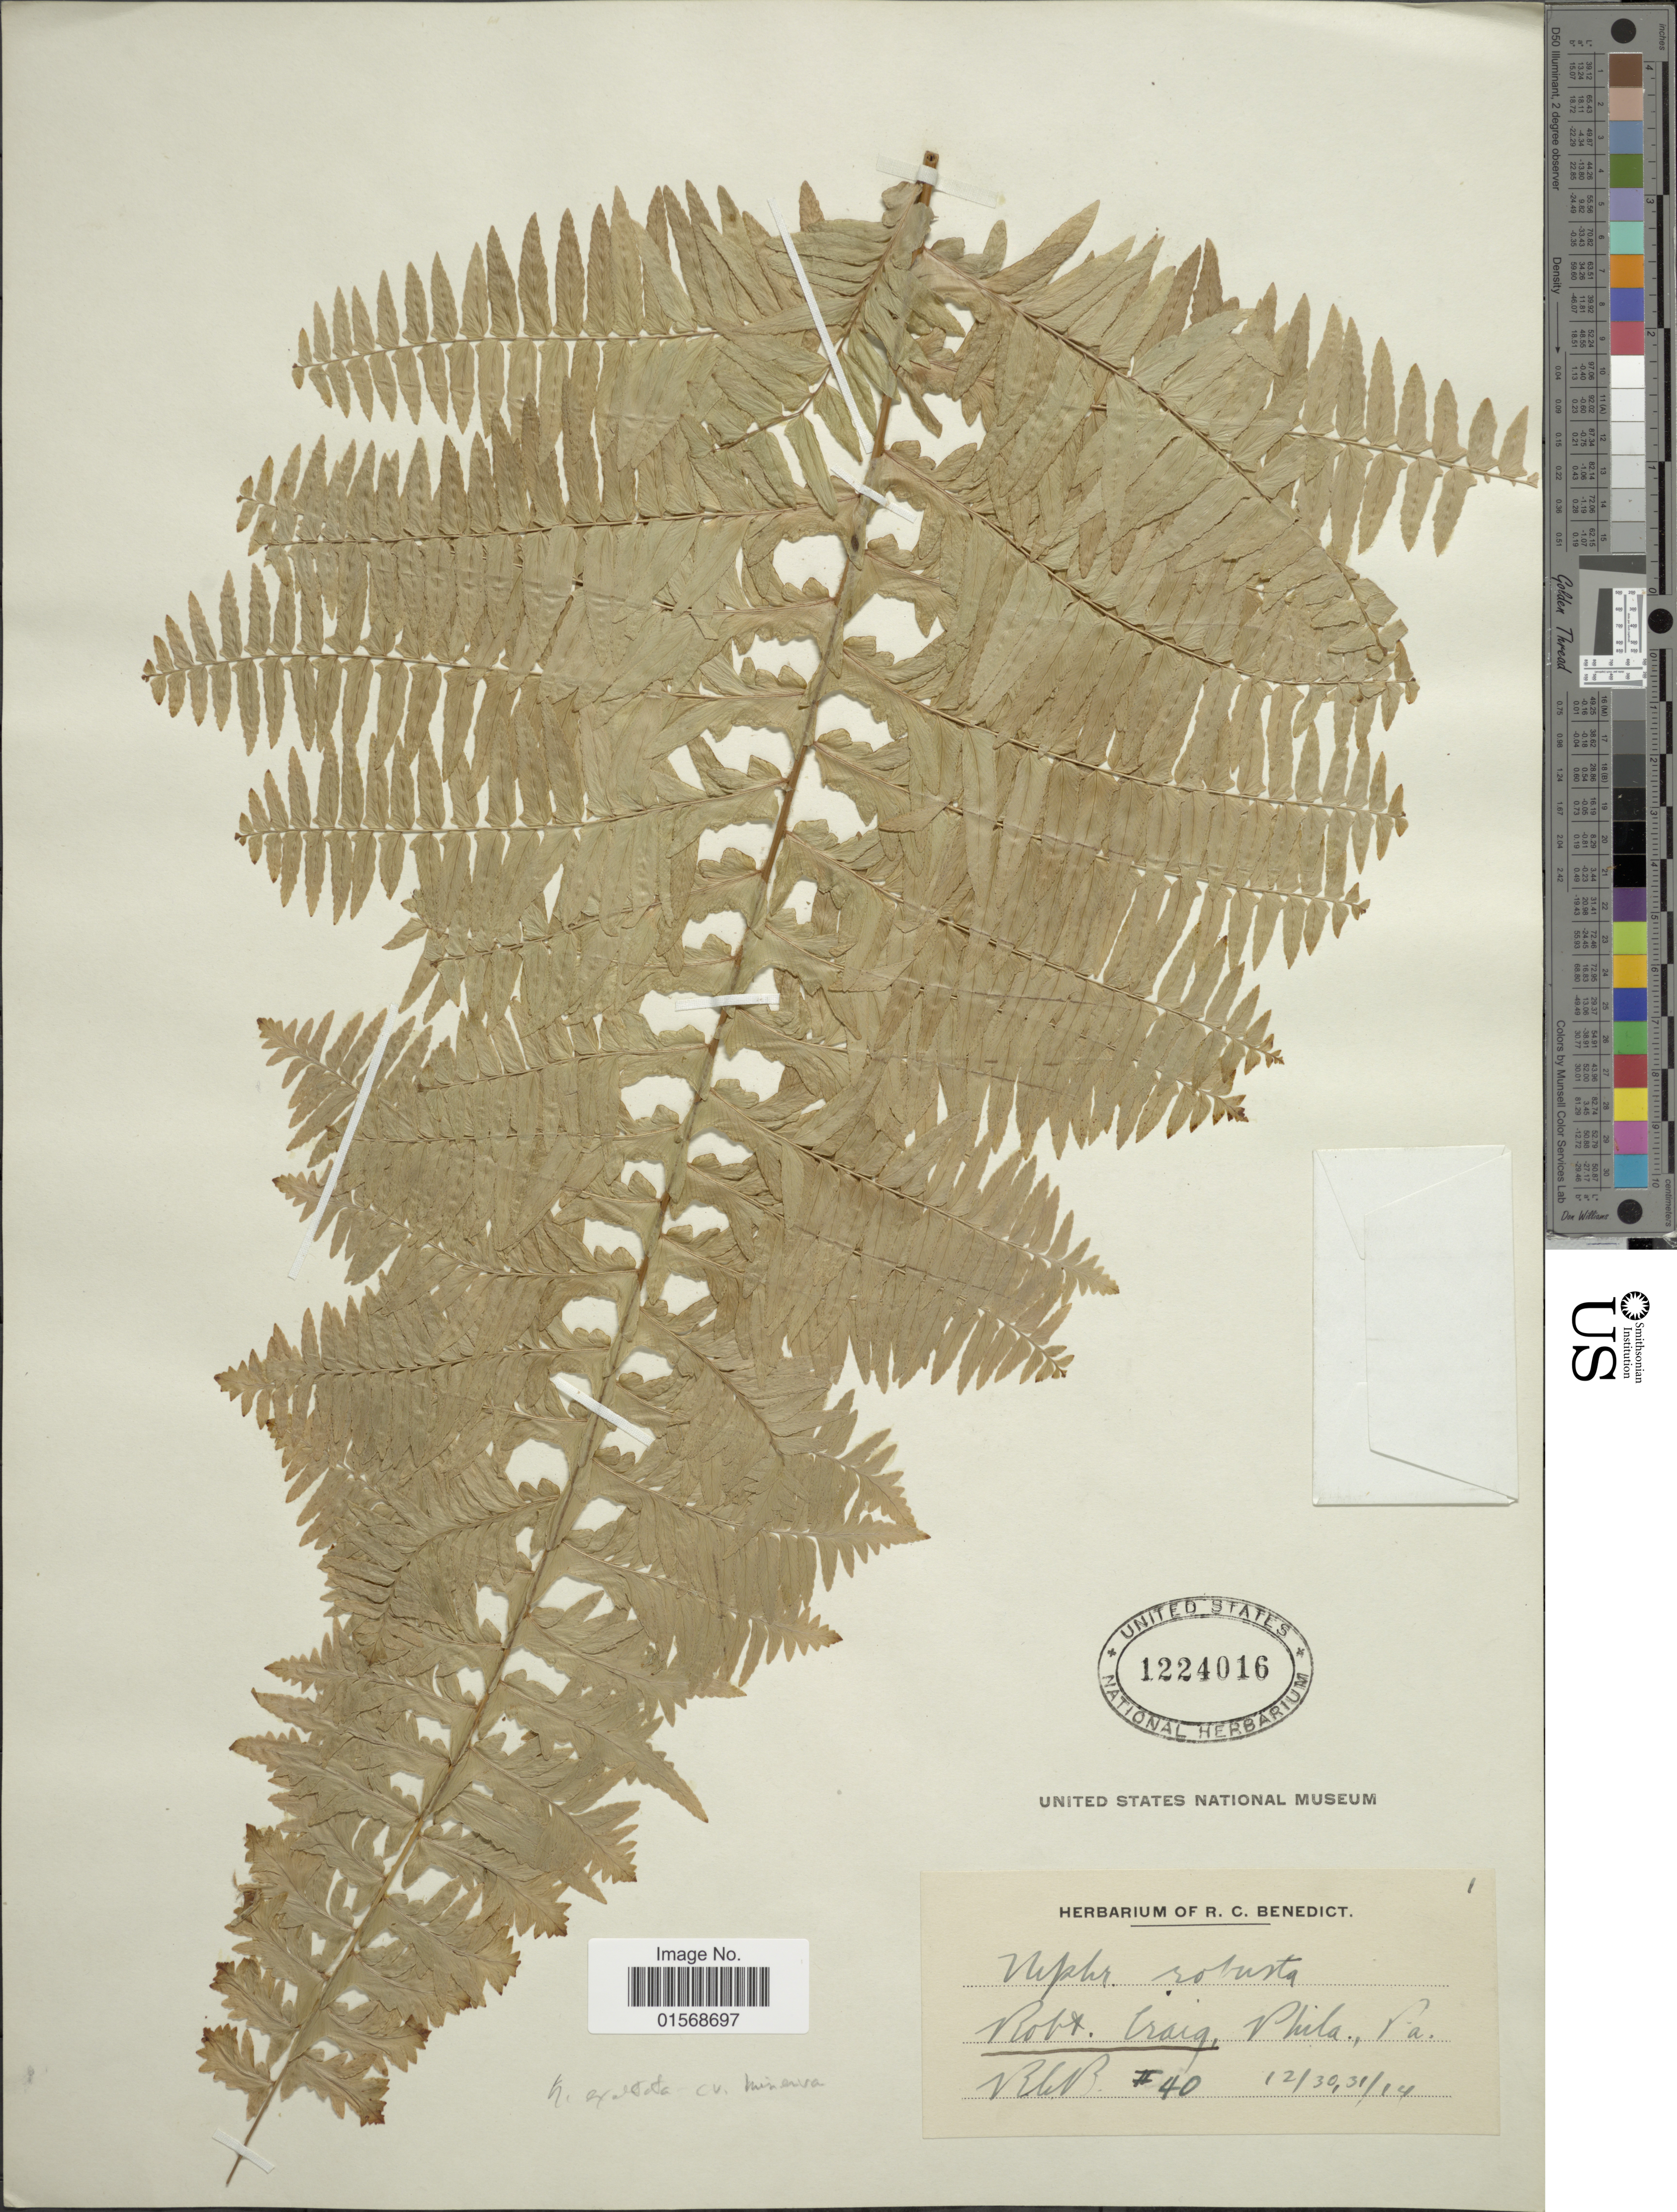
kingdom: Plantae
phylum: Tracheophyta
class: Polypodiopsida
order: Polypodiales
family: Nephrolepidaceae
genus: Nephrolepis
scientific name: Nephrolepis 'Minerva'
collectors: R. C. Benedict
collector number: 40*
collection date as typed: Transcribed d/m/y: 30/12/14 to 31/12/14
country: United States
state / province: Pennsylvania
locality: Phila., Pa.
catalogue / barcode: US 1224016